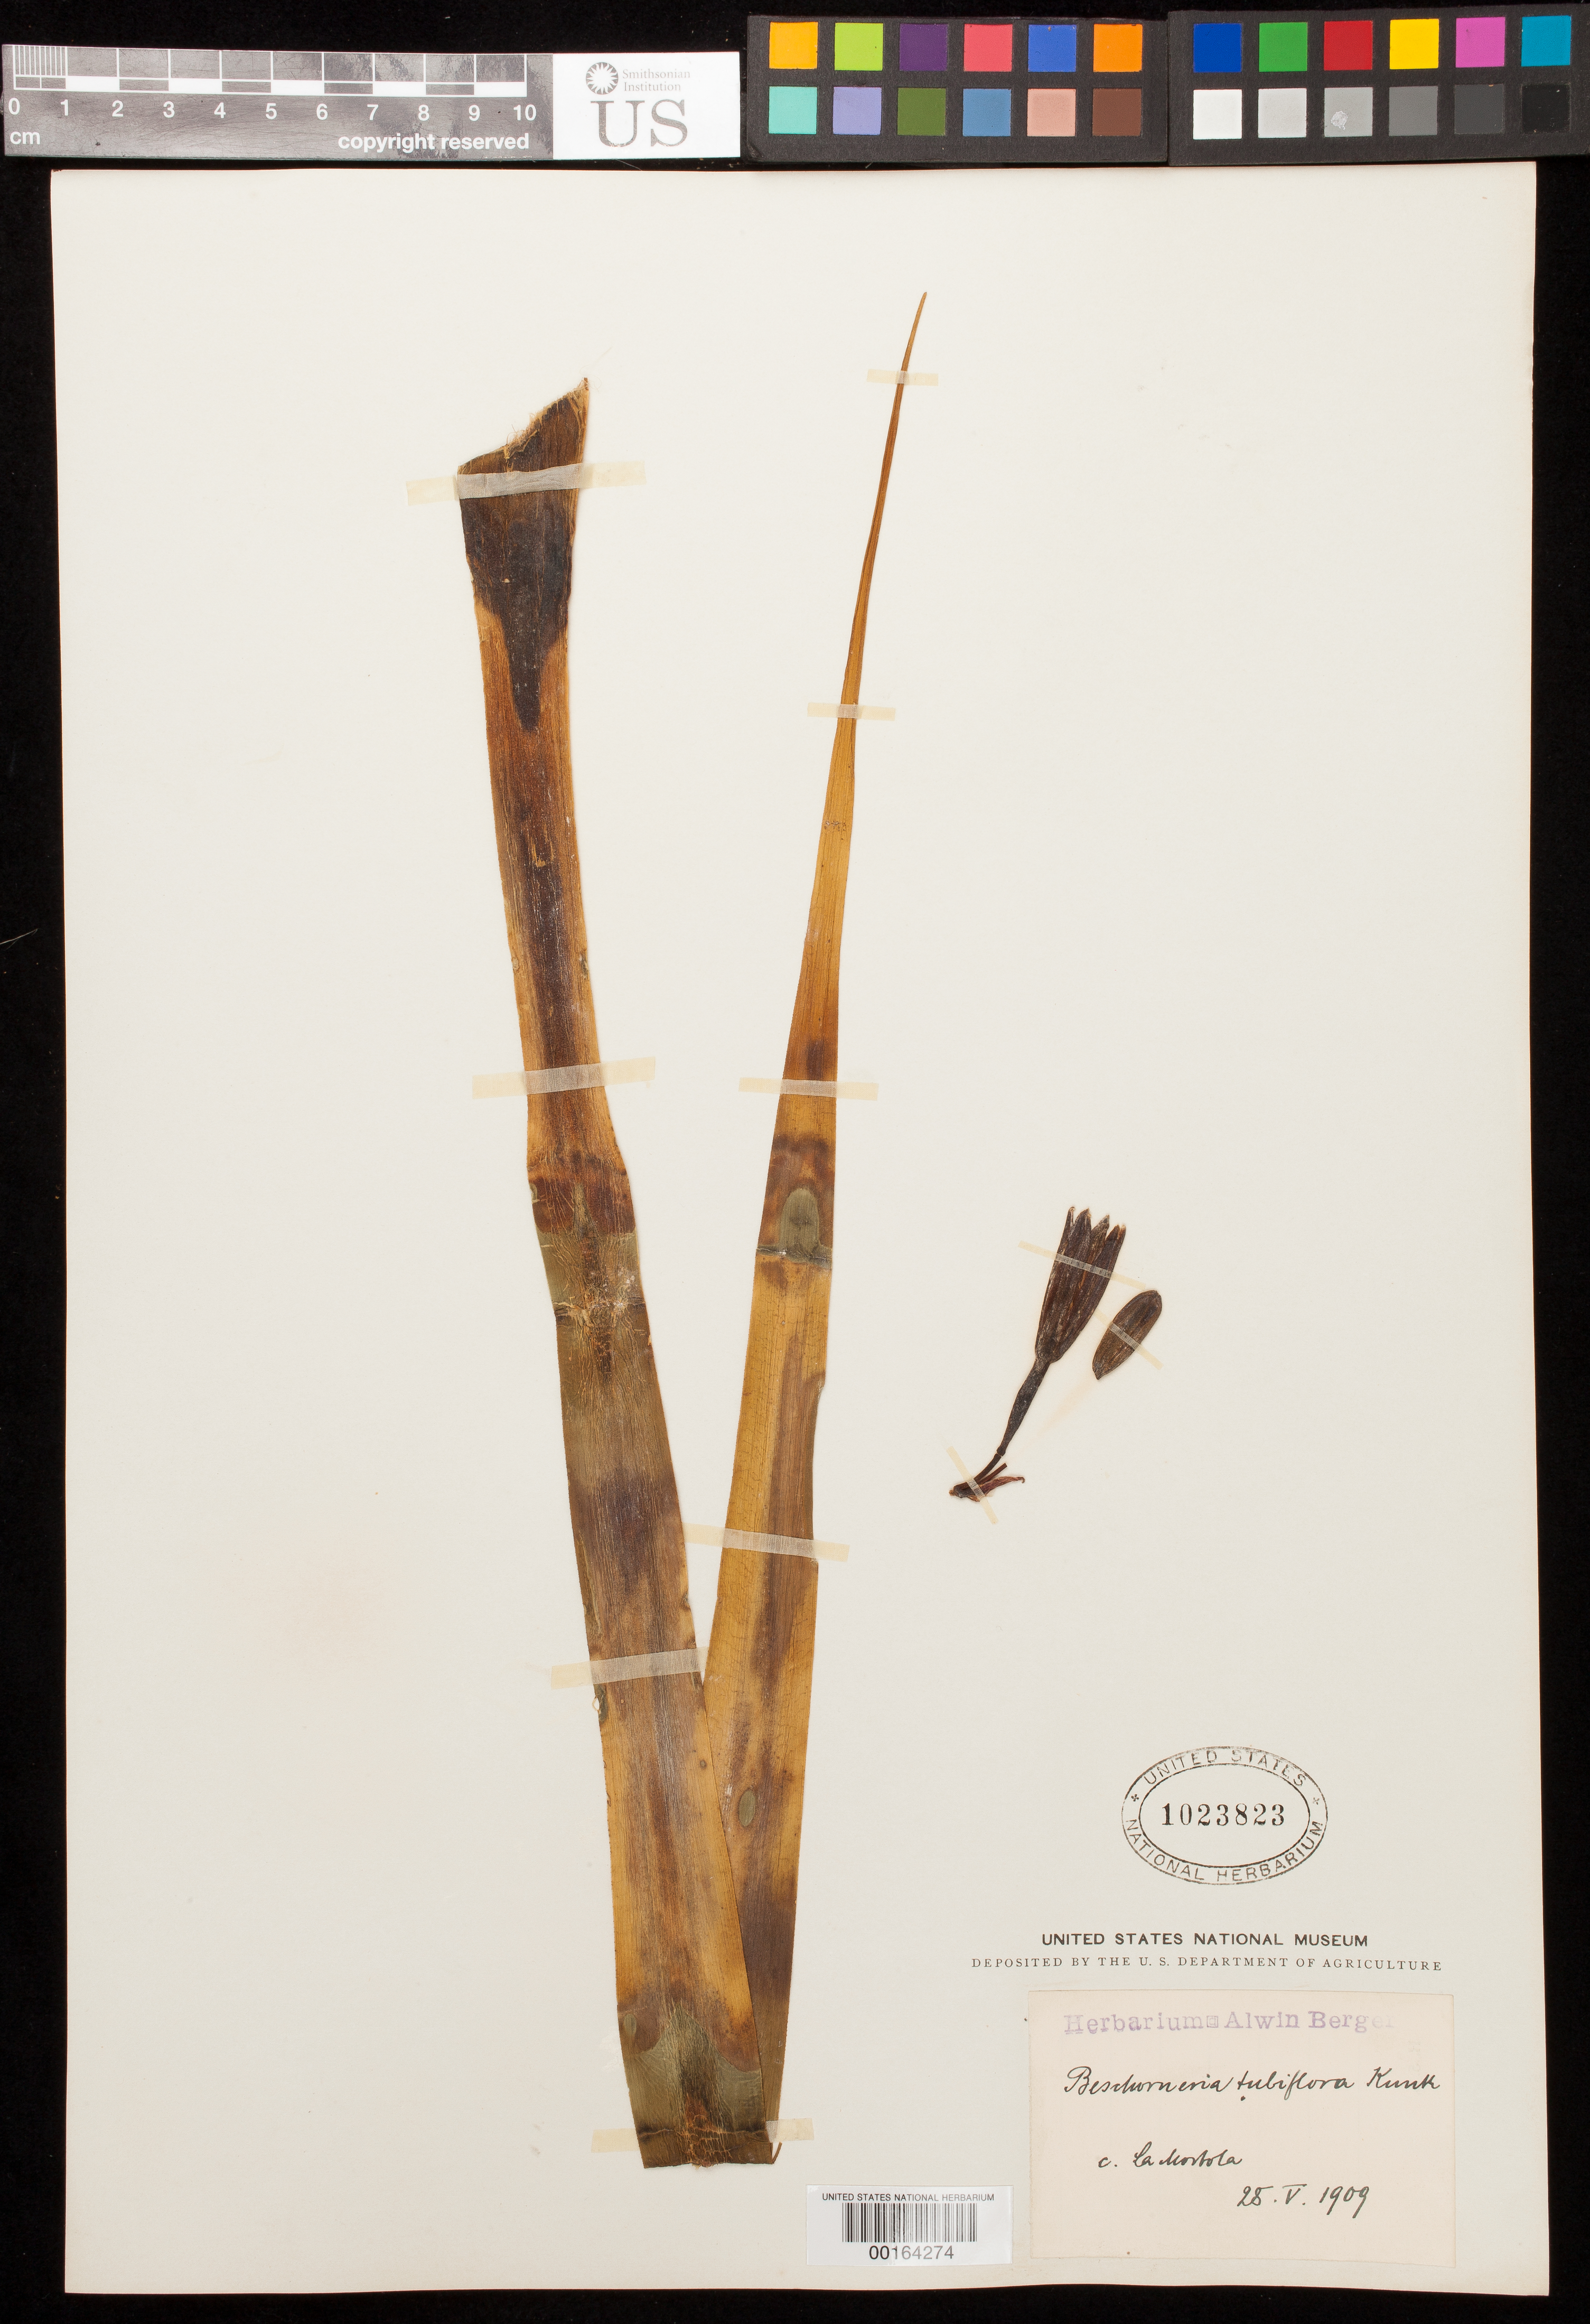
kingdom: Plantae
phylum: Tracheophyta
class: Liliopsida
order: Asparagales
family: Asparagaceae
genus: Beschorneria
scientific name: Beschorneria tubiflora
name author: (Kunth & C.D. Bouché) Kunth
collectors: J. N. Rose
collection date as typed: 11 Sep 1920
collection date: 1920-09-11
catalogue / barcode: US 1023823